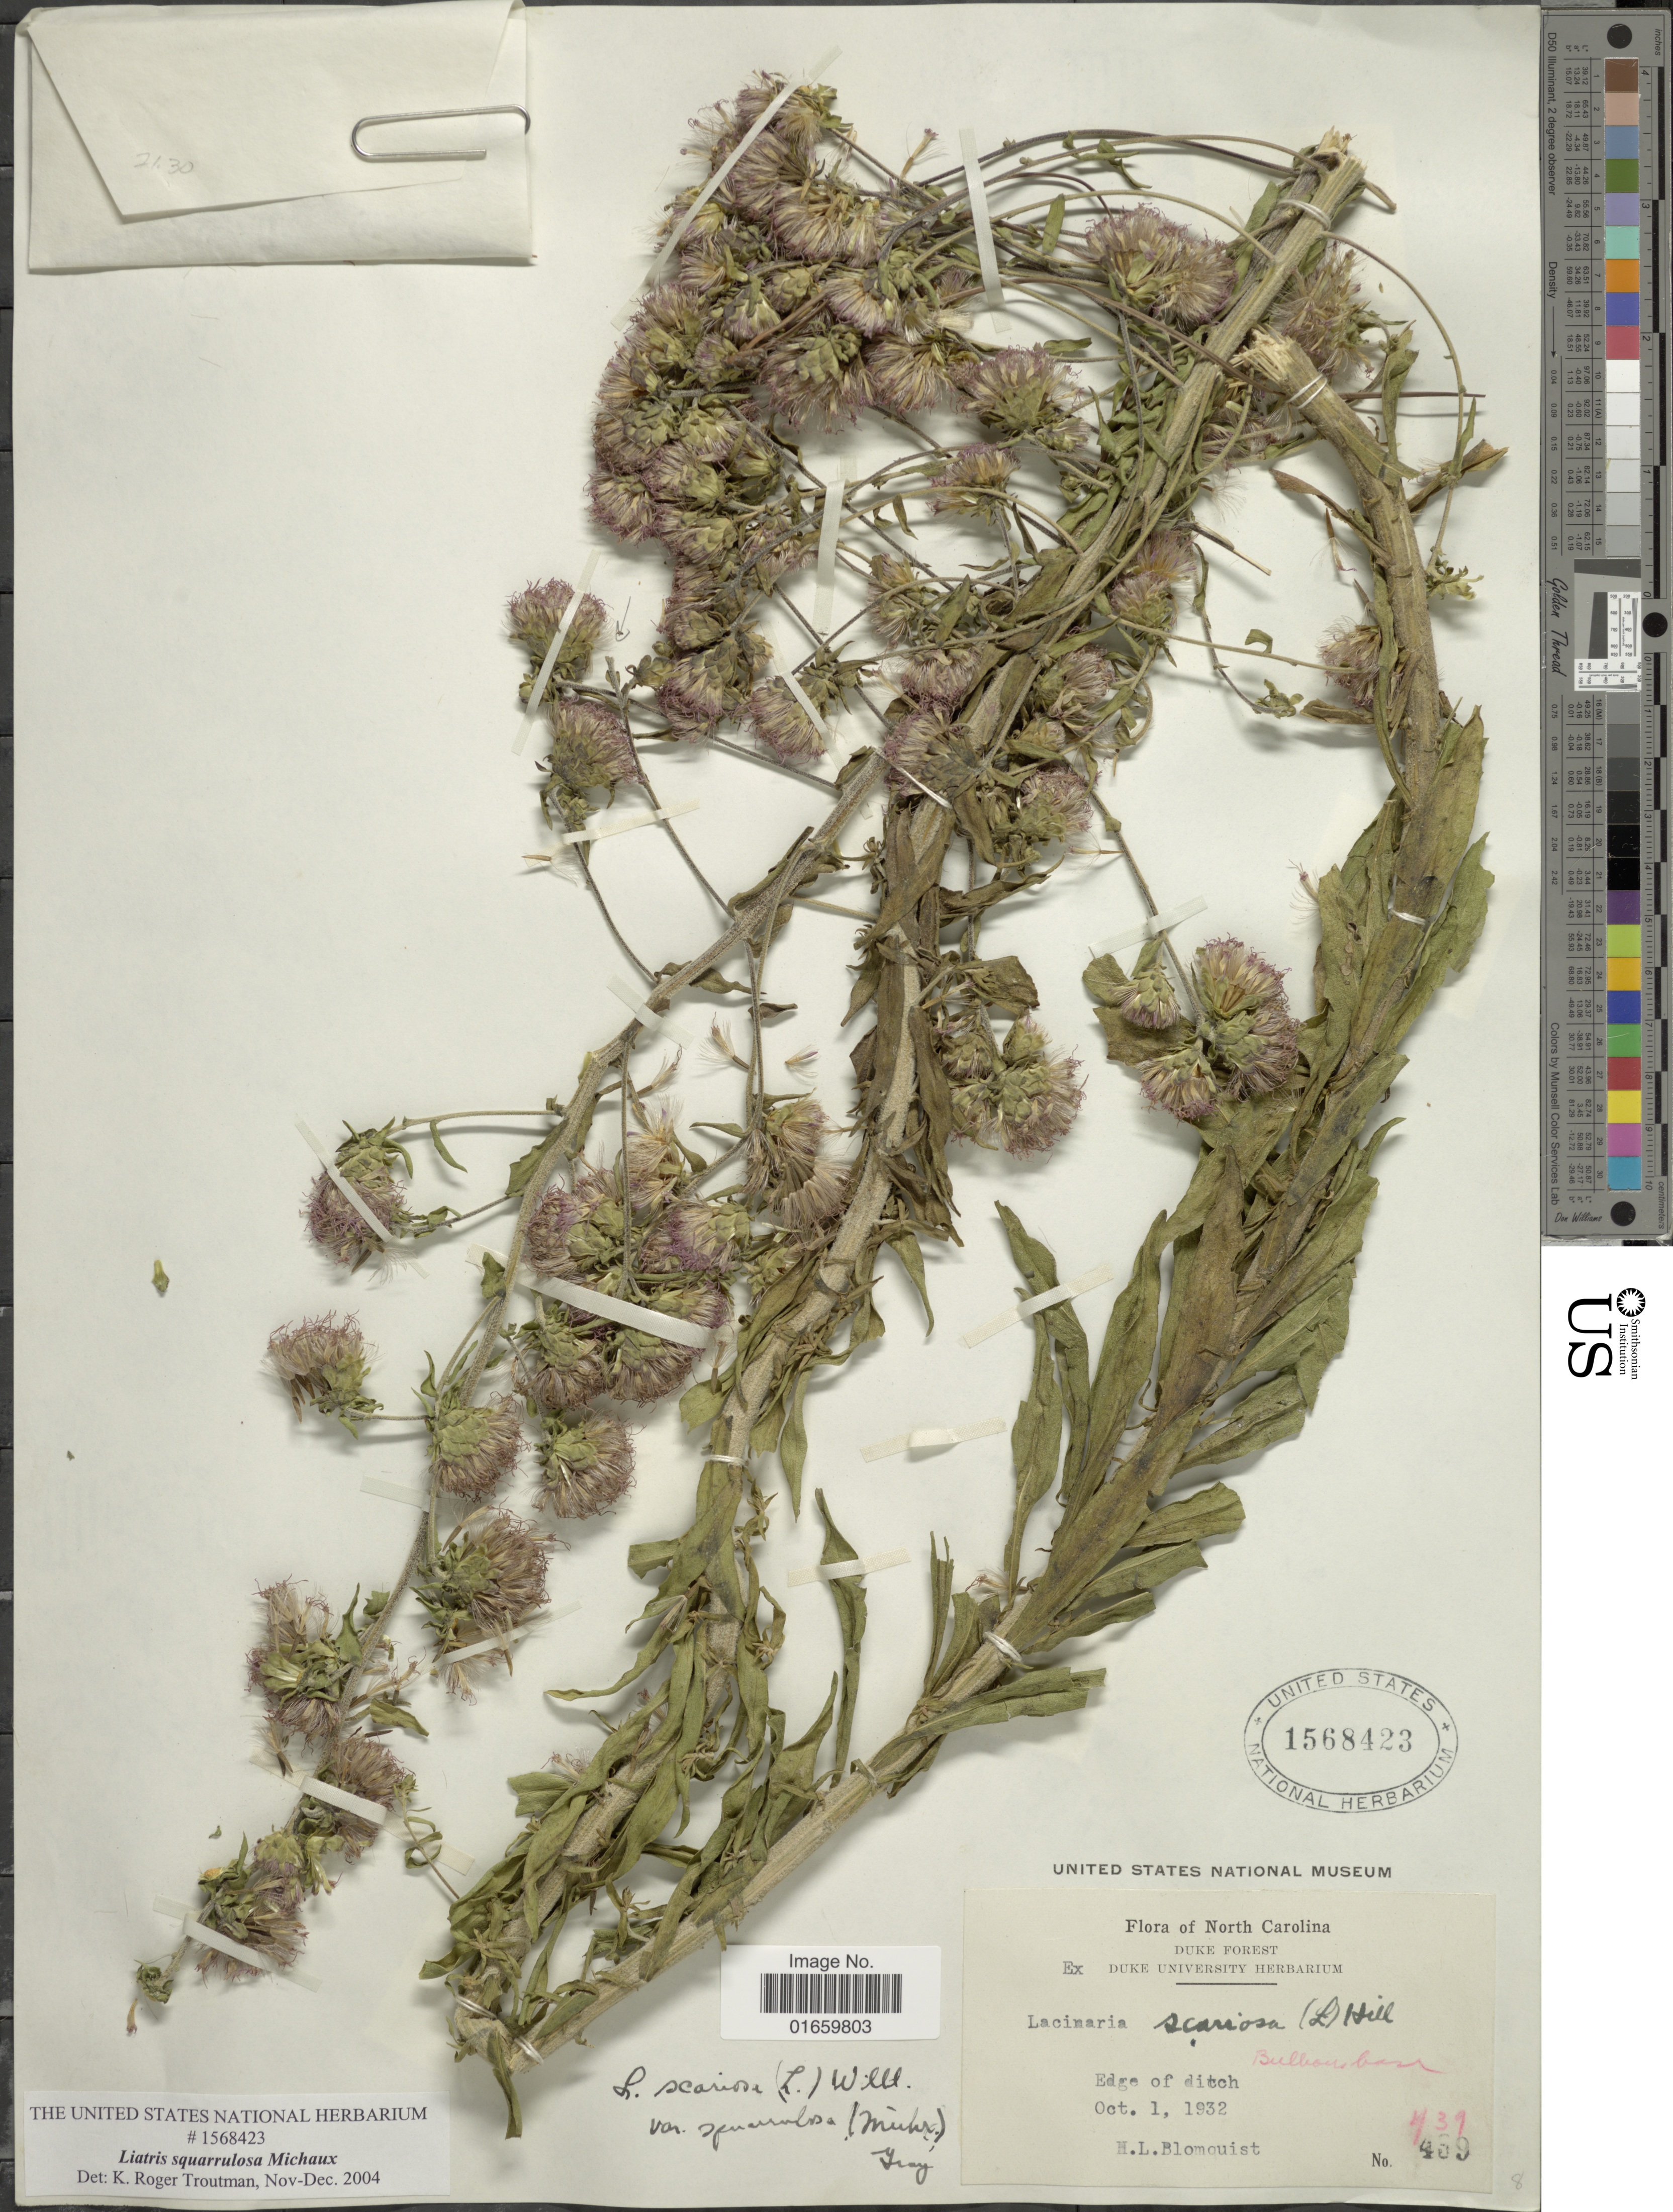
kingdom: Plantae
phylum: Tracheophyta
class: Magnoliopsida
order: Asterales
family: Asteraceae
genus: Liatris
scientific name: Liatris squarrulosa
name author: Michx.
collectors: H. Blomquist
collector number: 439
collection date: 1932-10-01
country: United States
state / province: North Carolina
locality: Duke Forest, Edge of Ditch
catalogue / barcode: US 1568423